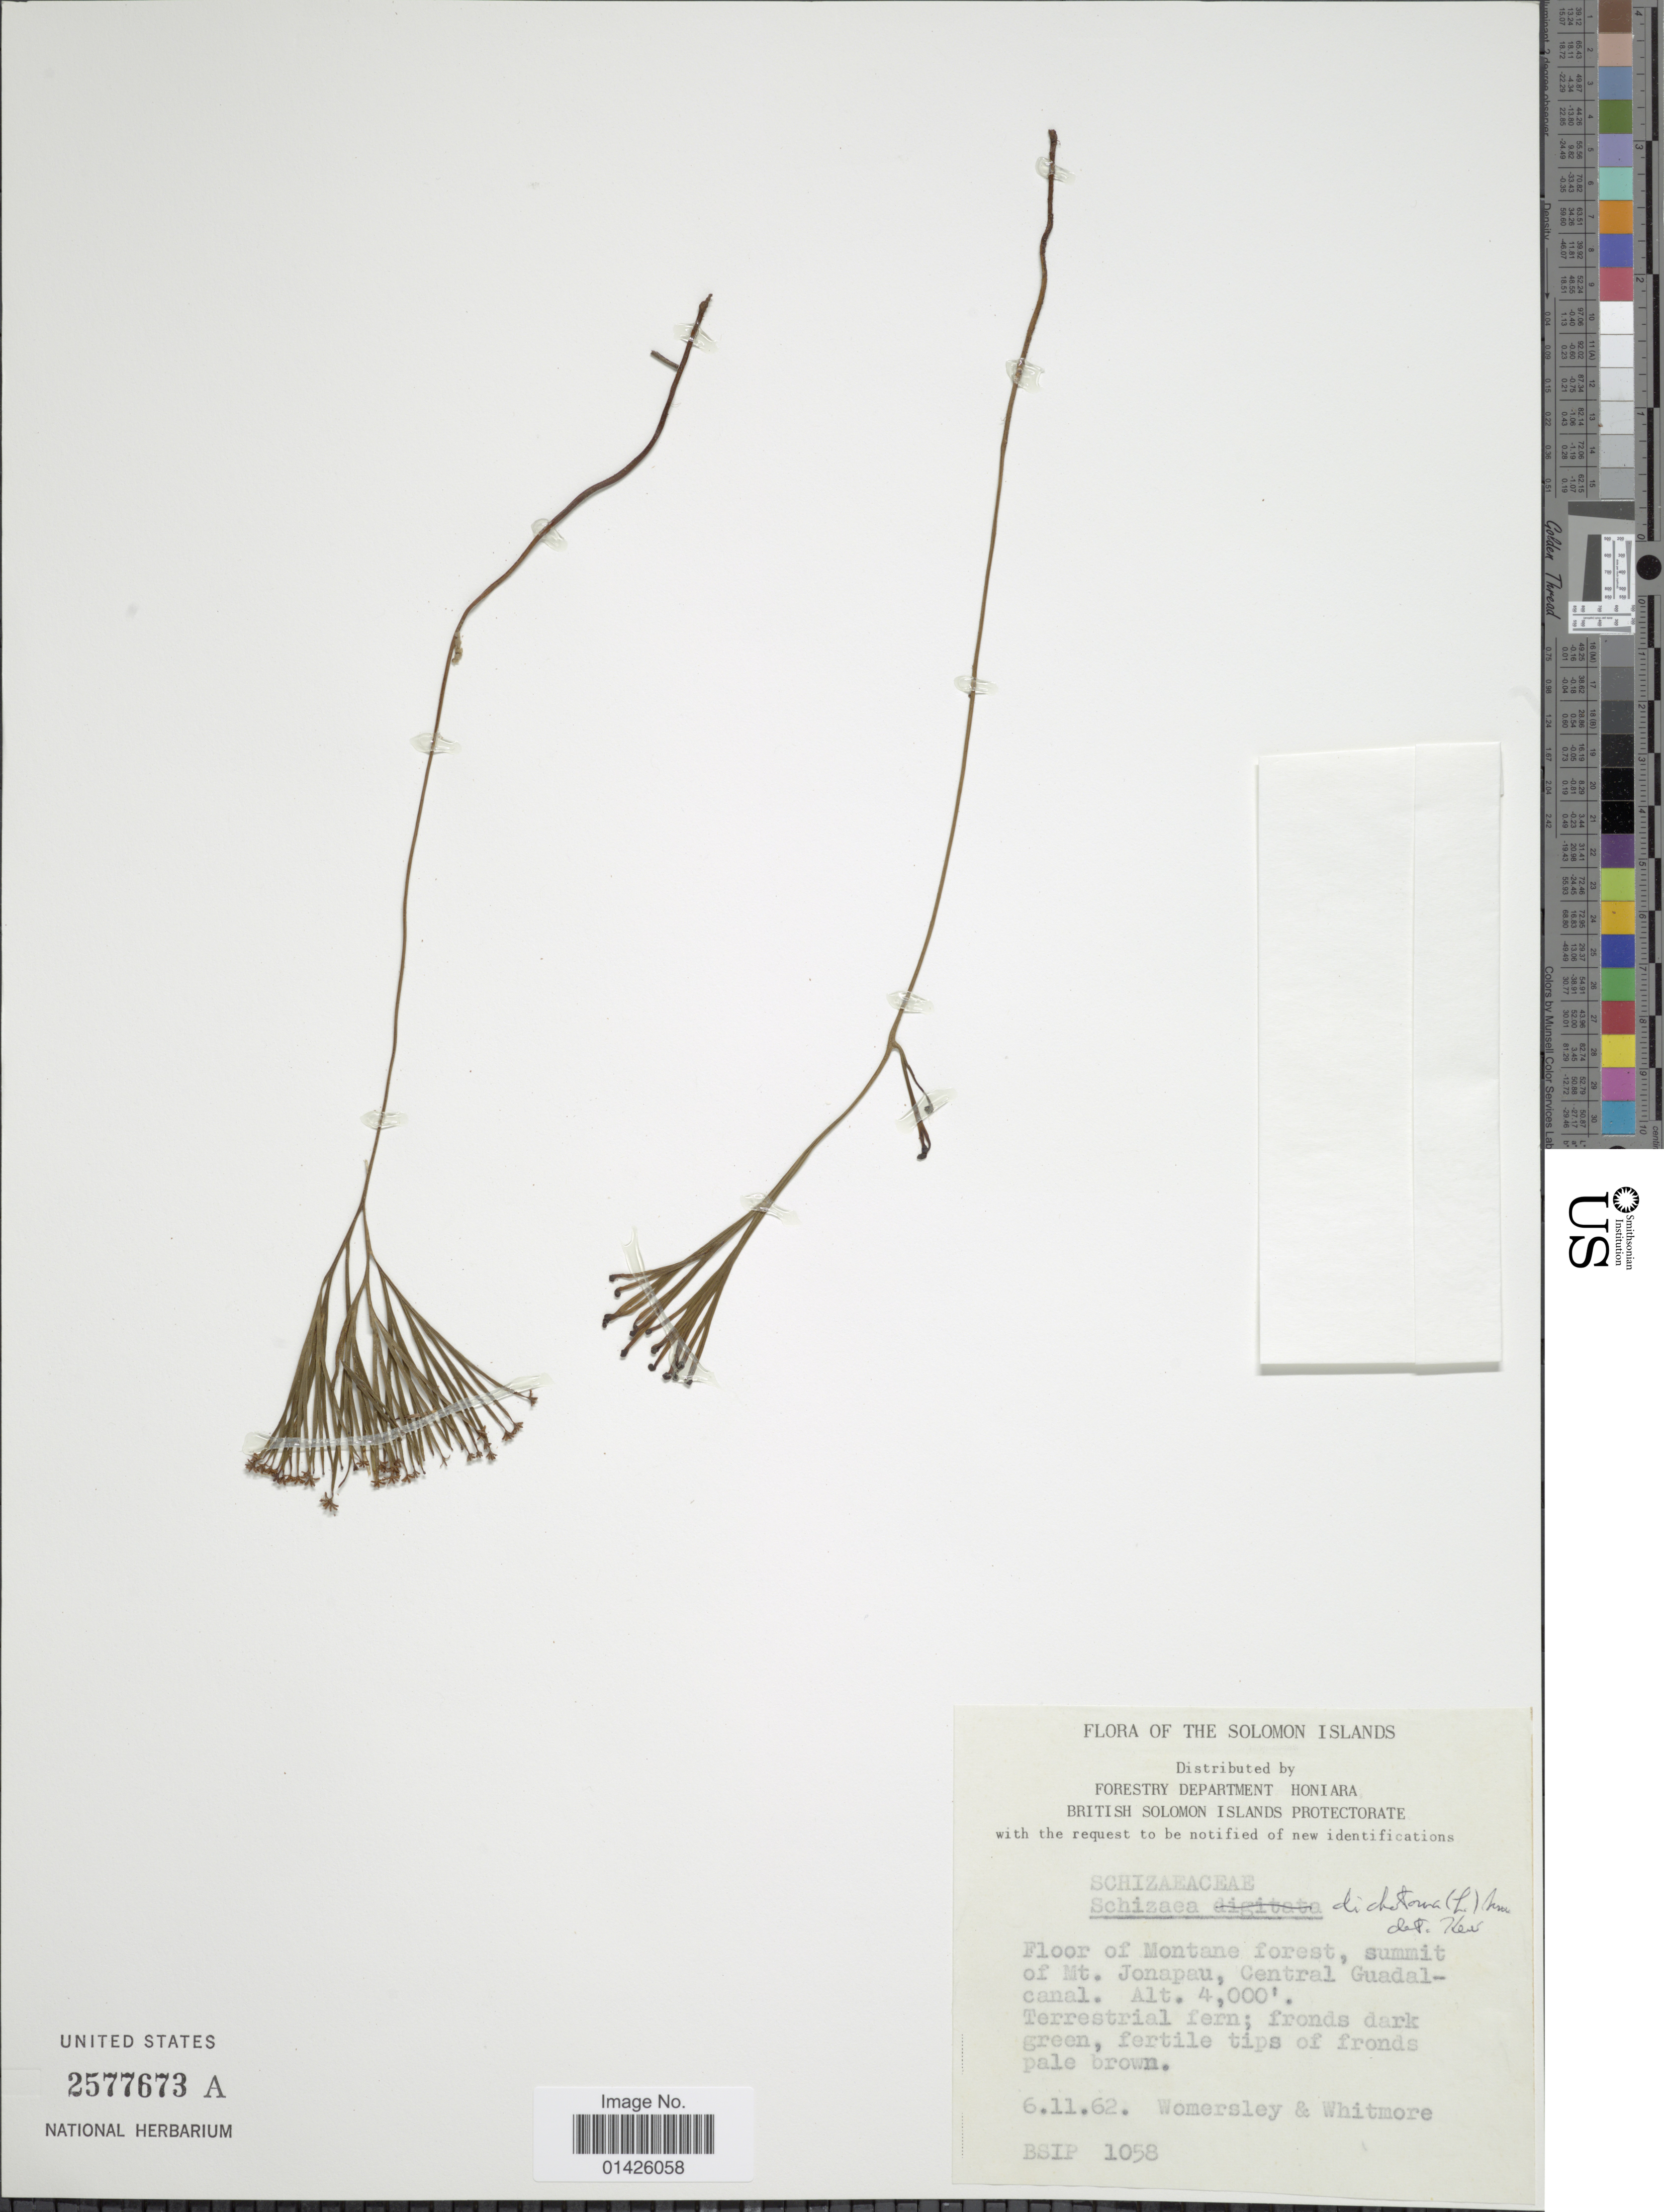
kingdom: Plantae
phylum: Tracheophyta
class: Polypodiopsida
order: Schizaeales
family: Schizaeaceae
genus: Schizaea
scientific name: Schizaea dichotoma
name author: (L.) J. Sm.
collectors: Womersley & -. Whitmore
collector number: BSIP 1058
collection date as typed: Transcribed d/m/y: 6/11/62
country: Solomon Islands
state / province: Solomon Islands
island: Guadalcanal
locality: Floor of Montane forest, summit of Mt Jonapu, Central Guadalcanal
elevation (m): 1219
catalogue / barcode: US 2577673A